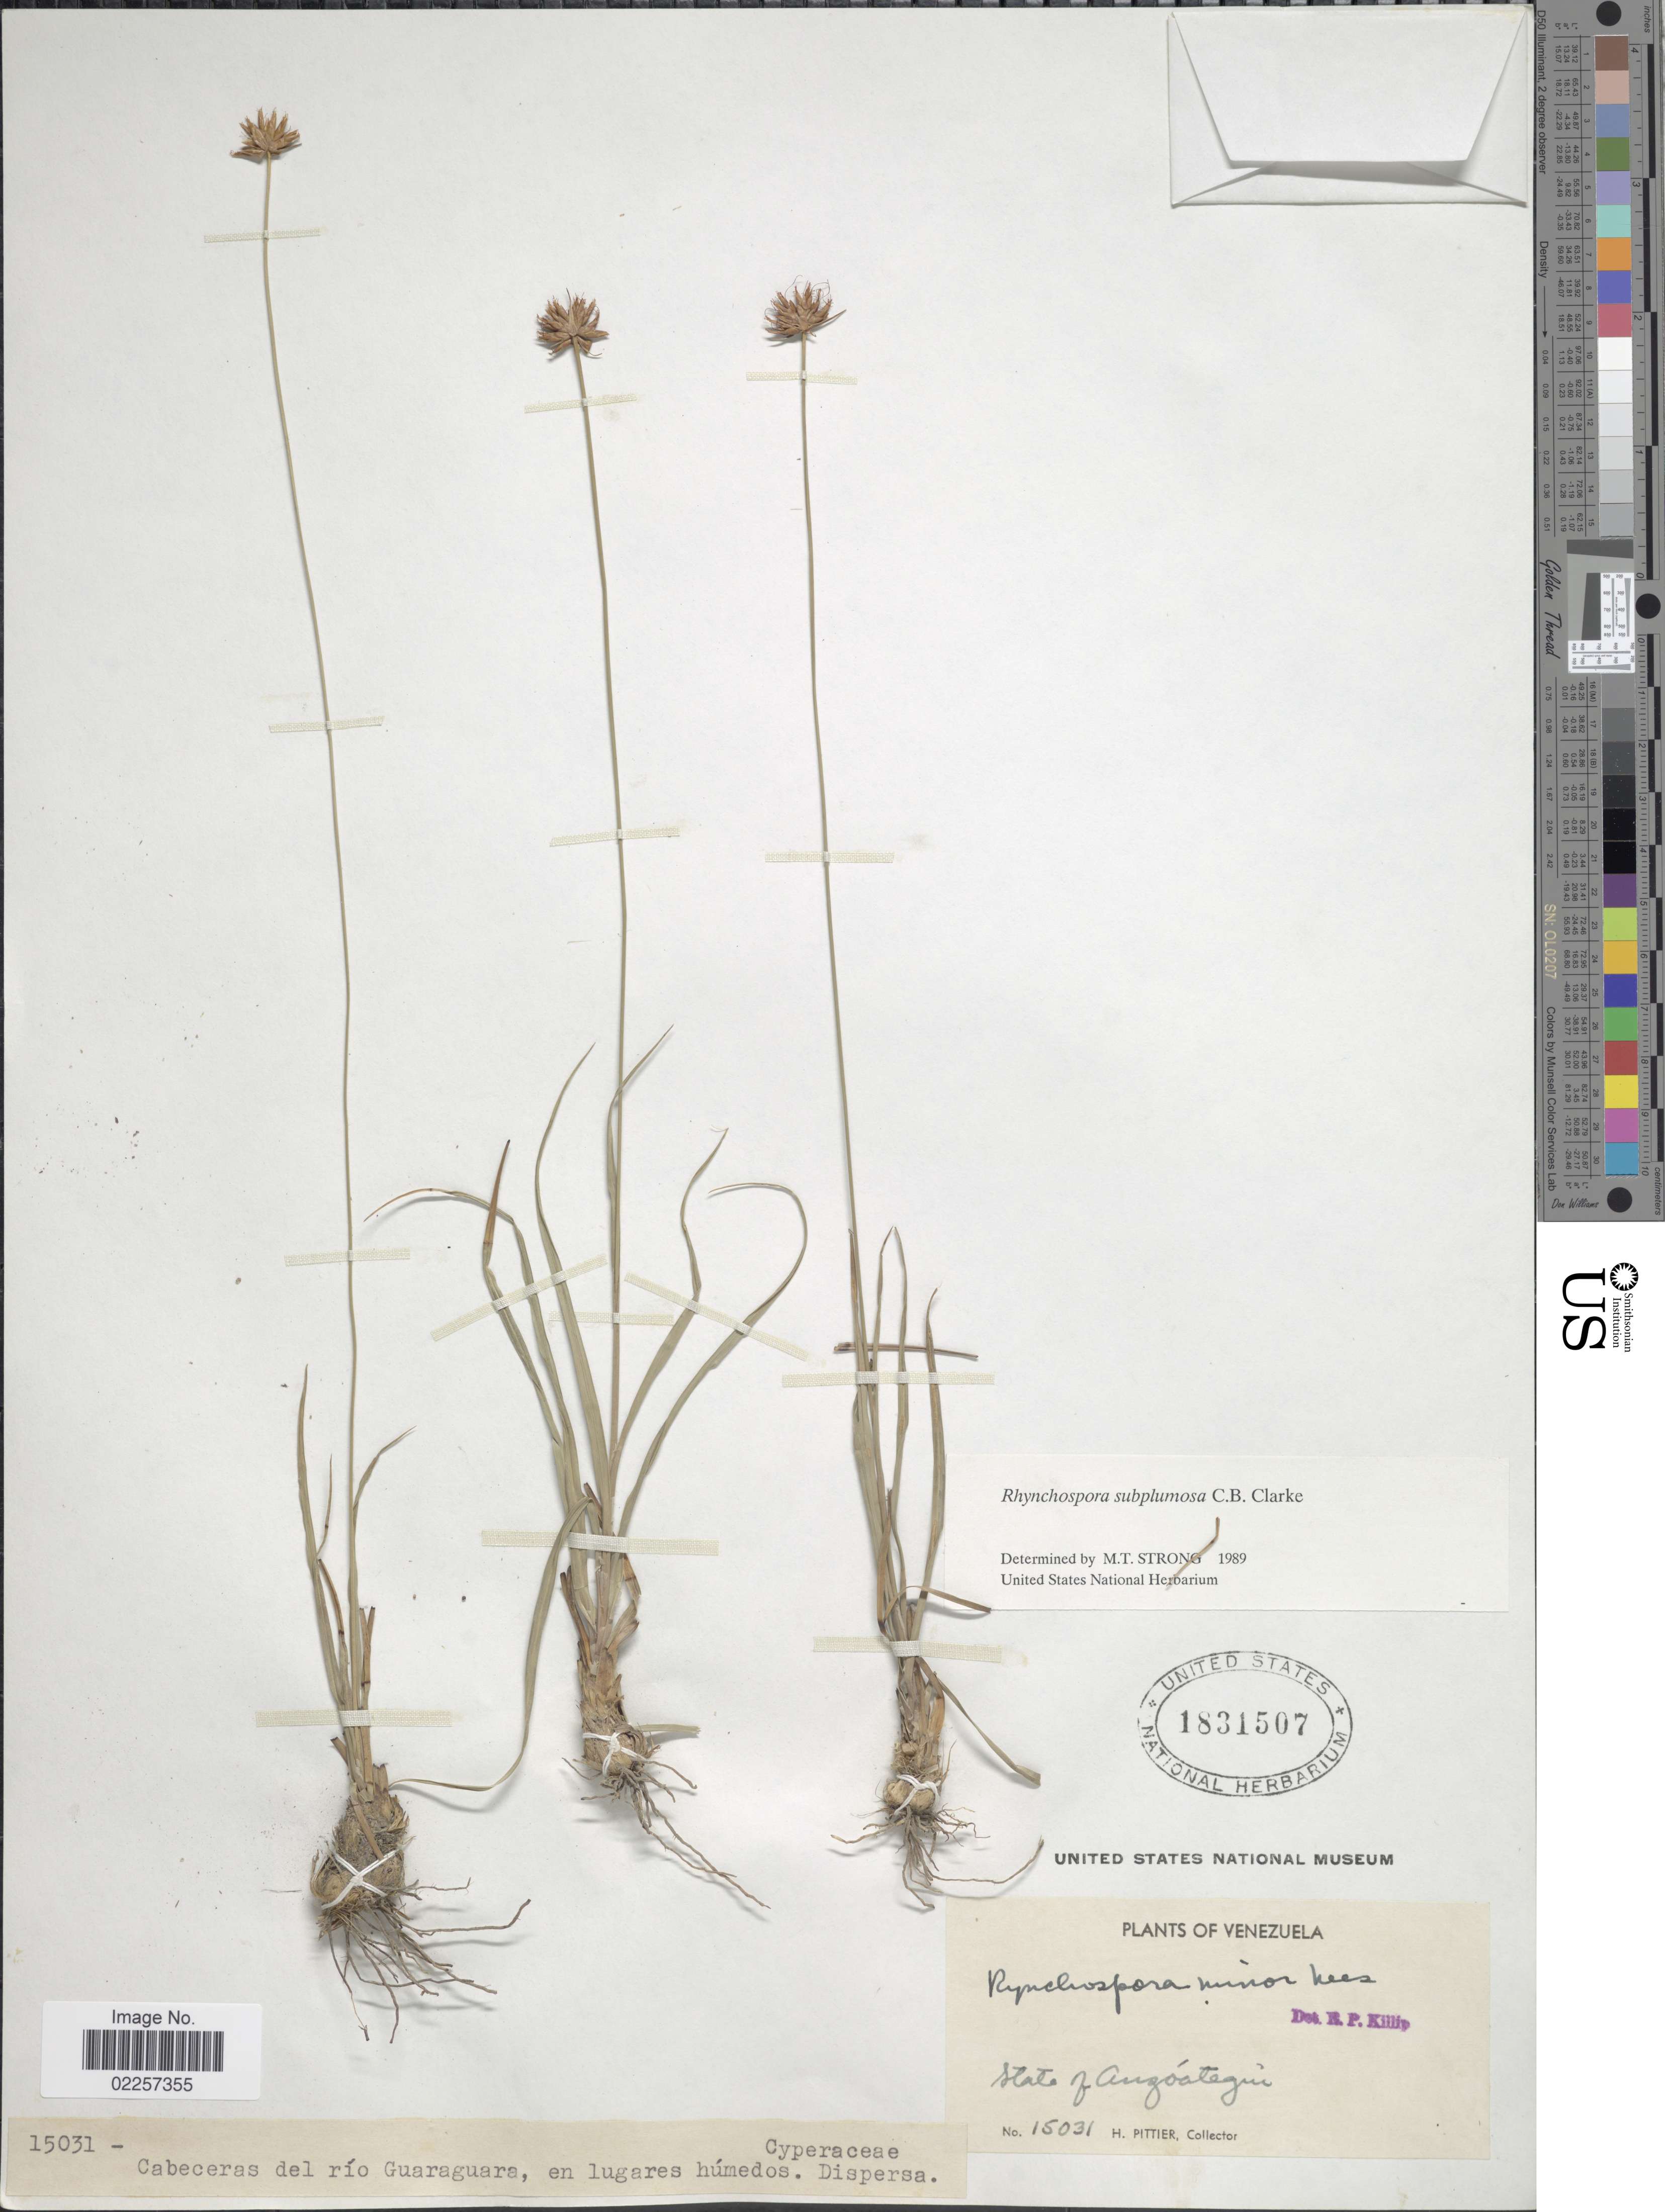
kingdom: Plantae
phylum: Tracheophyta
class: Liliopsida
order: Poales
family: Cyperaceae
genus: Rhynchospora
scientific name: Rhynchospora subplumosa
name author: C.B. Clarke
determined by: Alves, K.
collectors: H. F. Pittier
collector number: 15031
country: Venezuela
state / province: Anzoategui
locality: Cabeceras del rio Guaraguara, en lugares humedos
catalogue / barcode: US 1831507